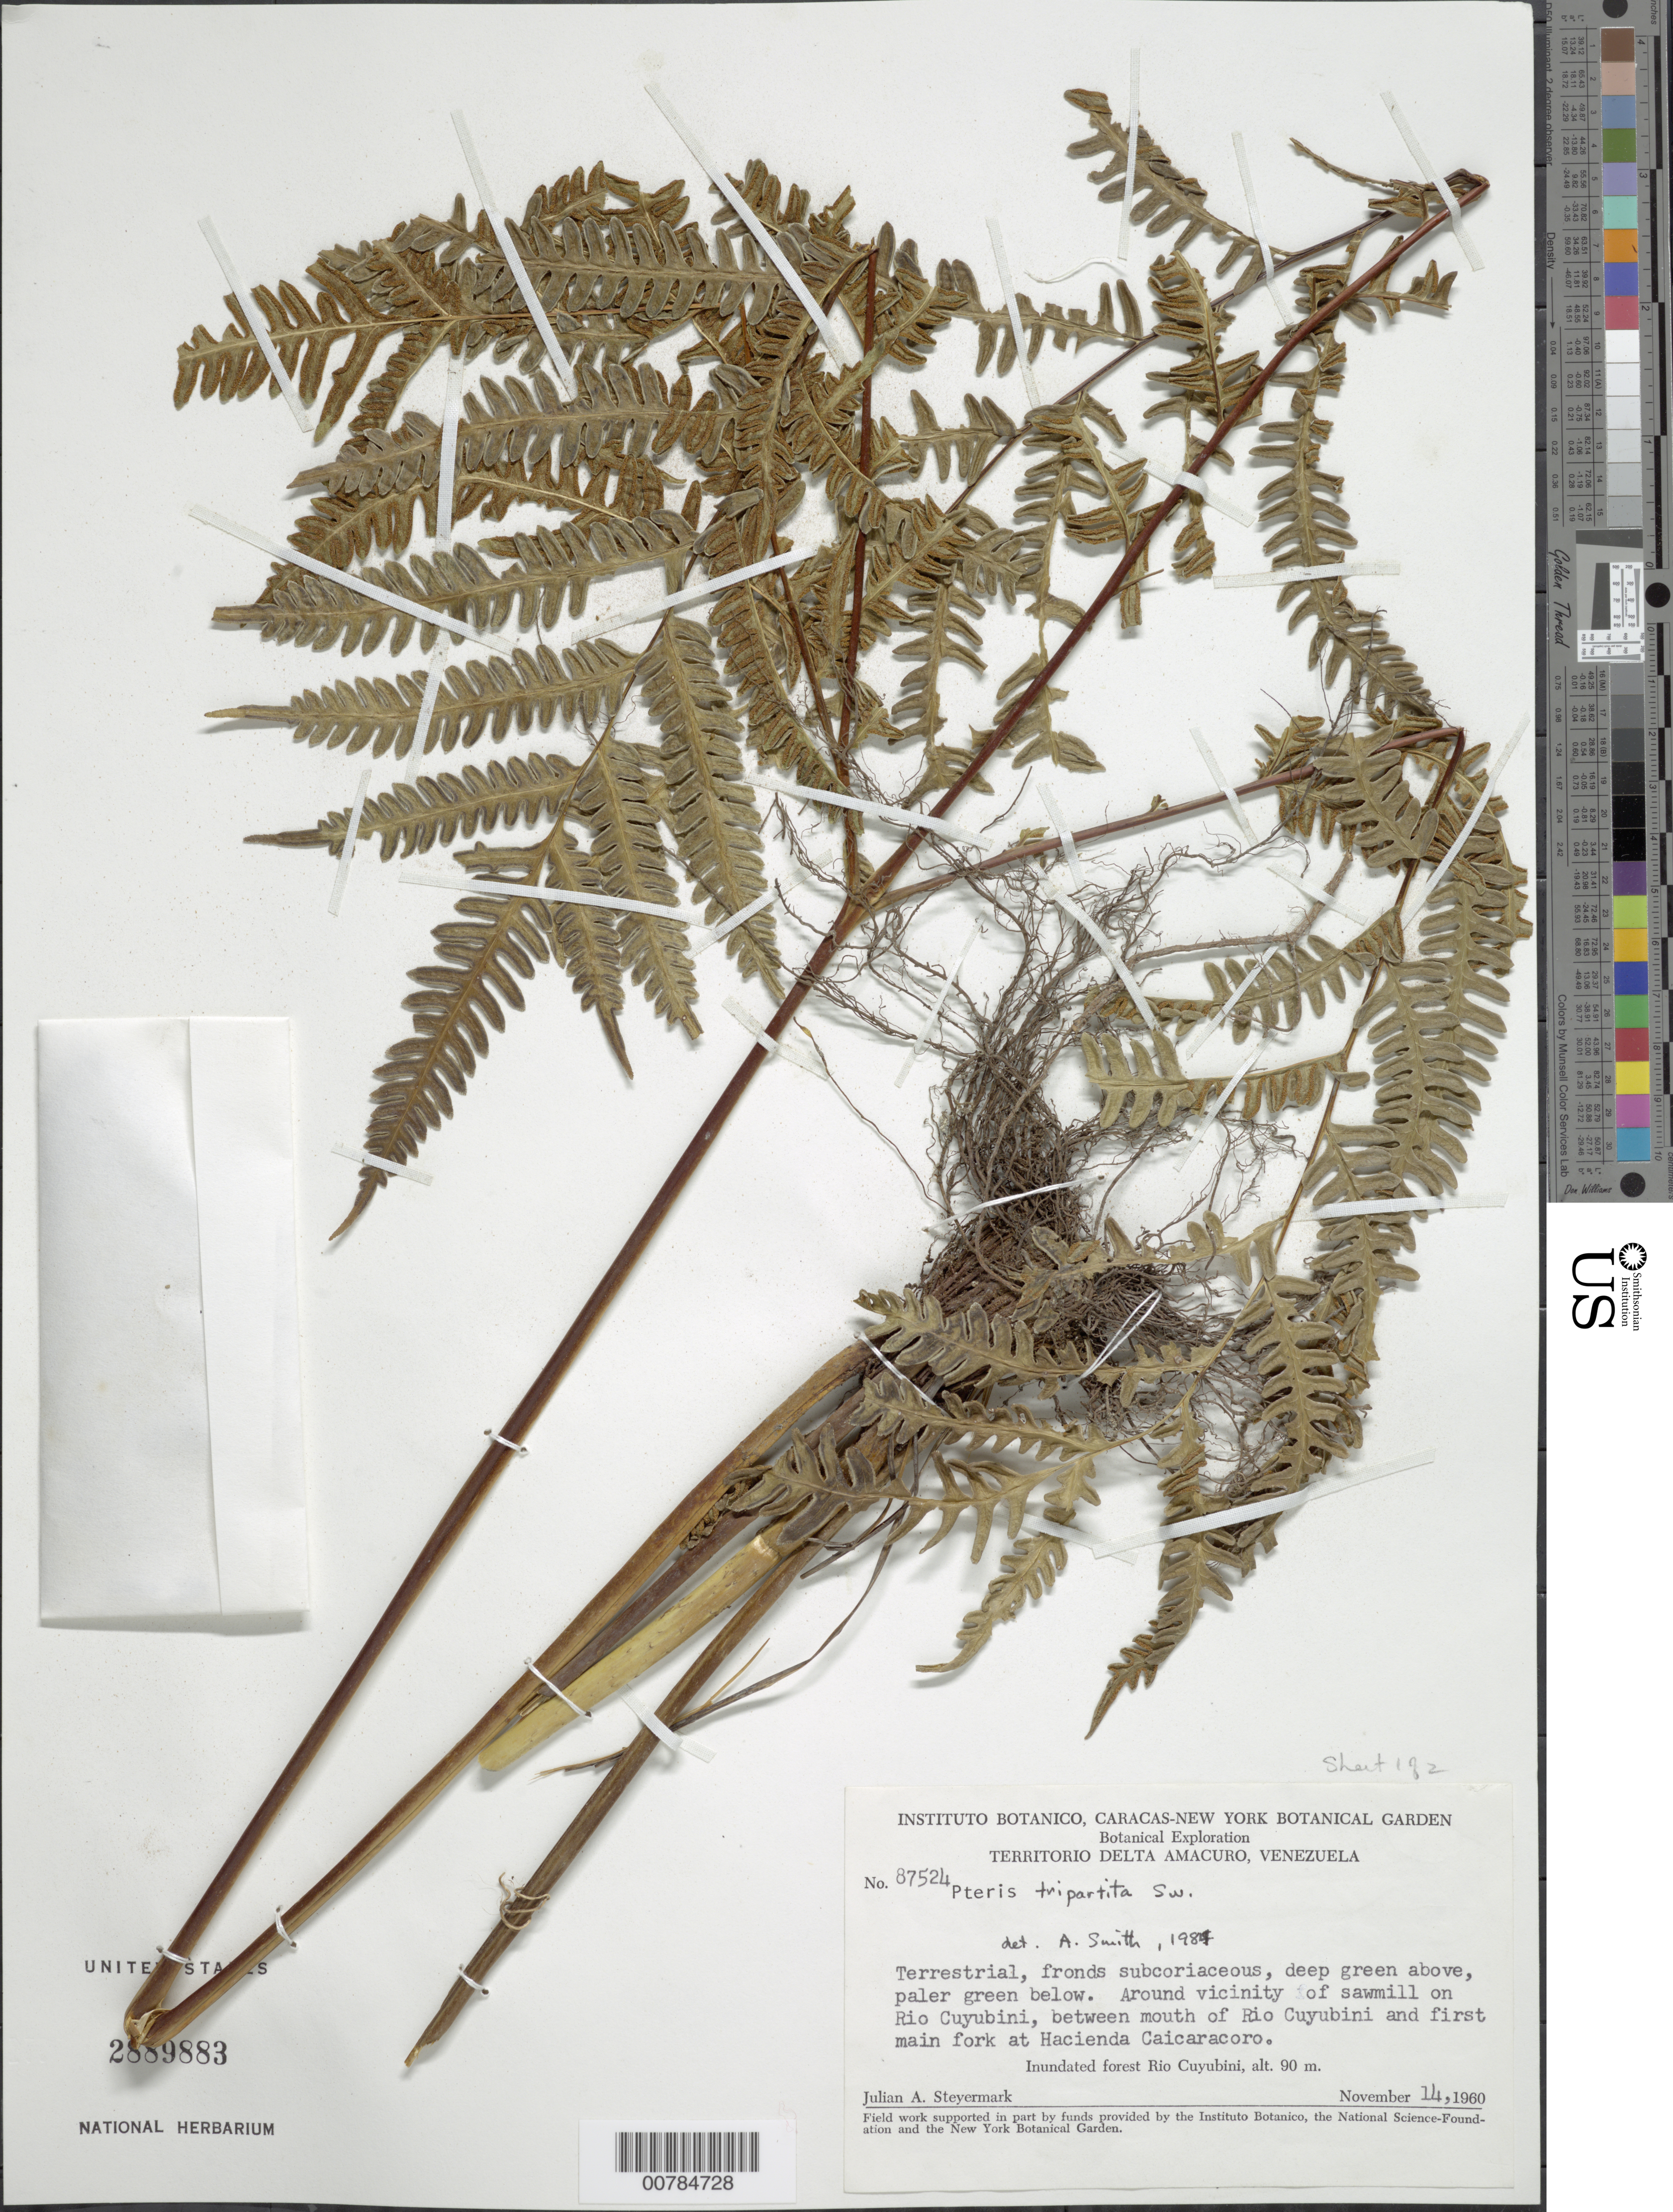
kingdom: Plantae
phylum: Tracheophyta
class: Polypodiopsida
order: Polypodiales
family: Pteridaceae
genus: Pteris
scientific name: Pteris tripartita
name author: Sw.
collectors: J. Steyermark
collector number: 87524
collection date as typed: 14-Nov-60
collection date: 1960-11-14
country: Venezuela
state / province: Delta Amacuro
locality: Río Cuyubini, vic of sawmill, between mouth of Río Cuyubini and first main fork at Hacienda Caicarocoro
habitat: Inundated forest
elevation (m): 90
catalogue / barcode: US 2889883